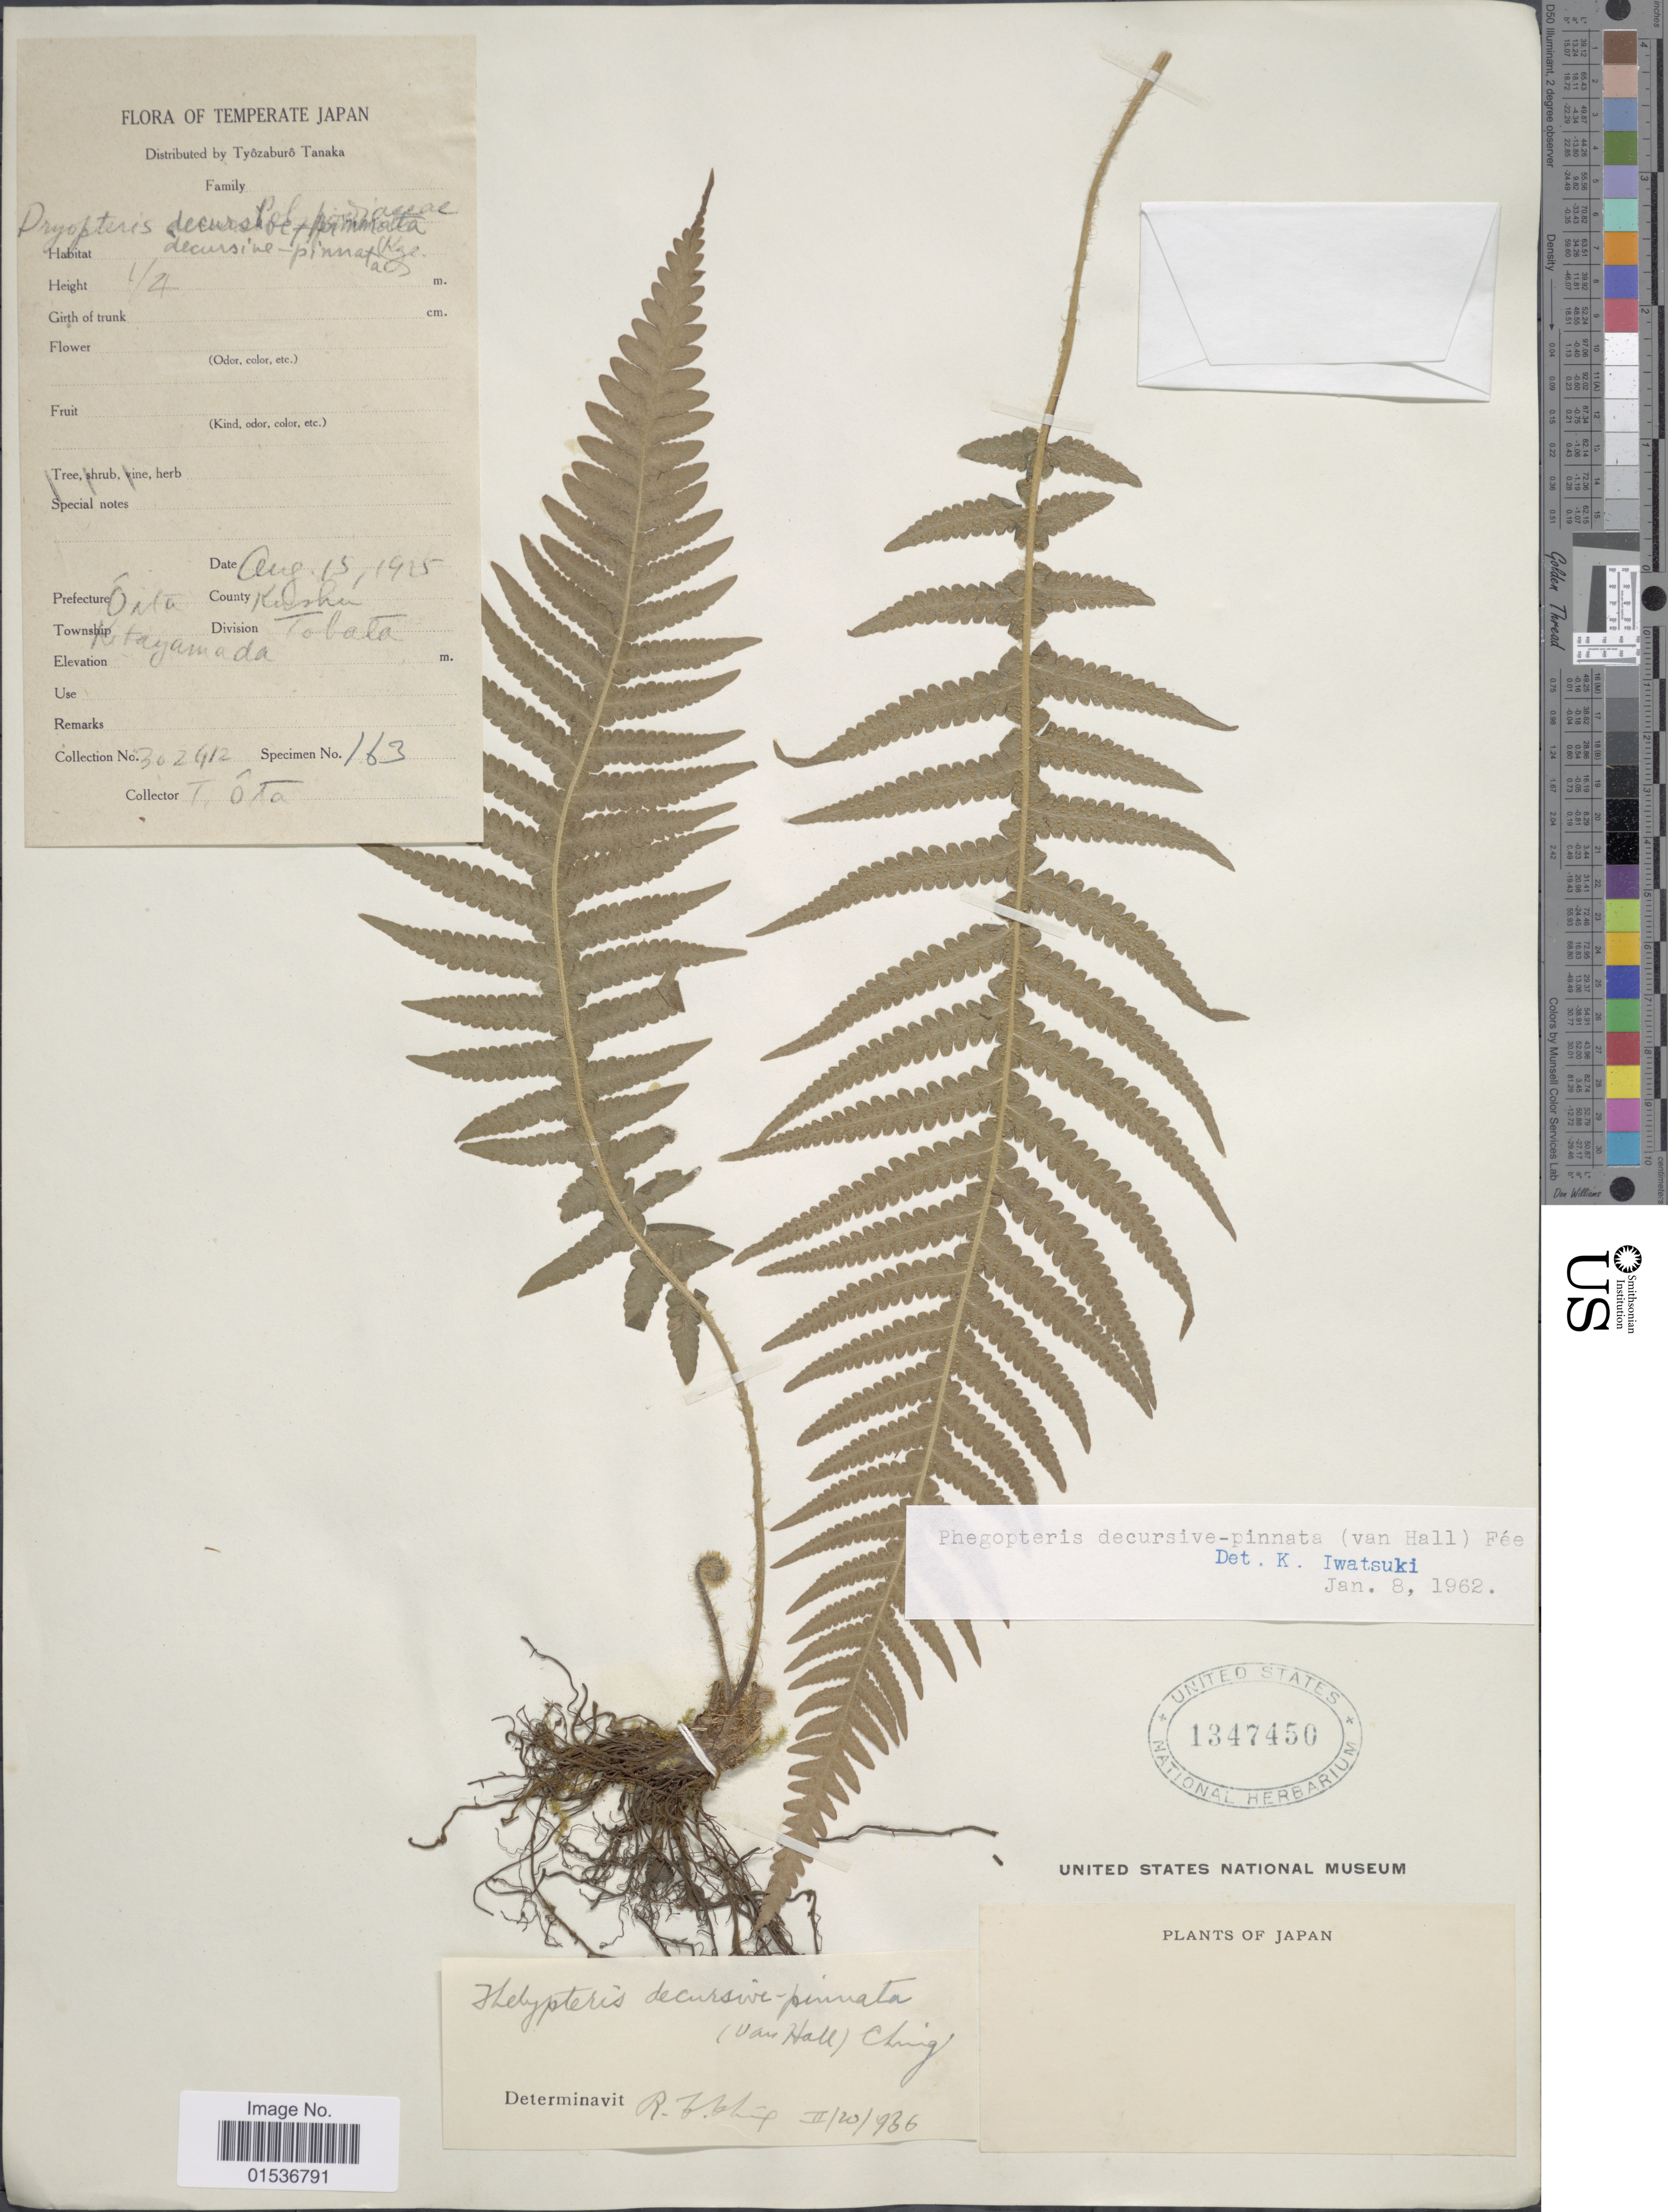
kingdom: Plantae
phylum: Tracheophyta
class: Polypodiopsida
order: Polypodiales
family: Thelypteridaceae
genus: Phegopteris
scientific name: Phegopteris decursivepinnata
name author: (H.C. Hall) Fée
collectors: T. Tanaka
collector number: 302412*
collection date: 1925-08-15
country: Japan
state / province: Oita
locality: Prefecture Oita, County Kushu, Kitayamada, Division Tobata.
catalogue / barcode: US 1347450